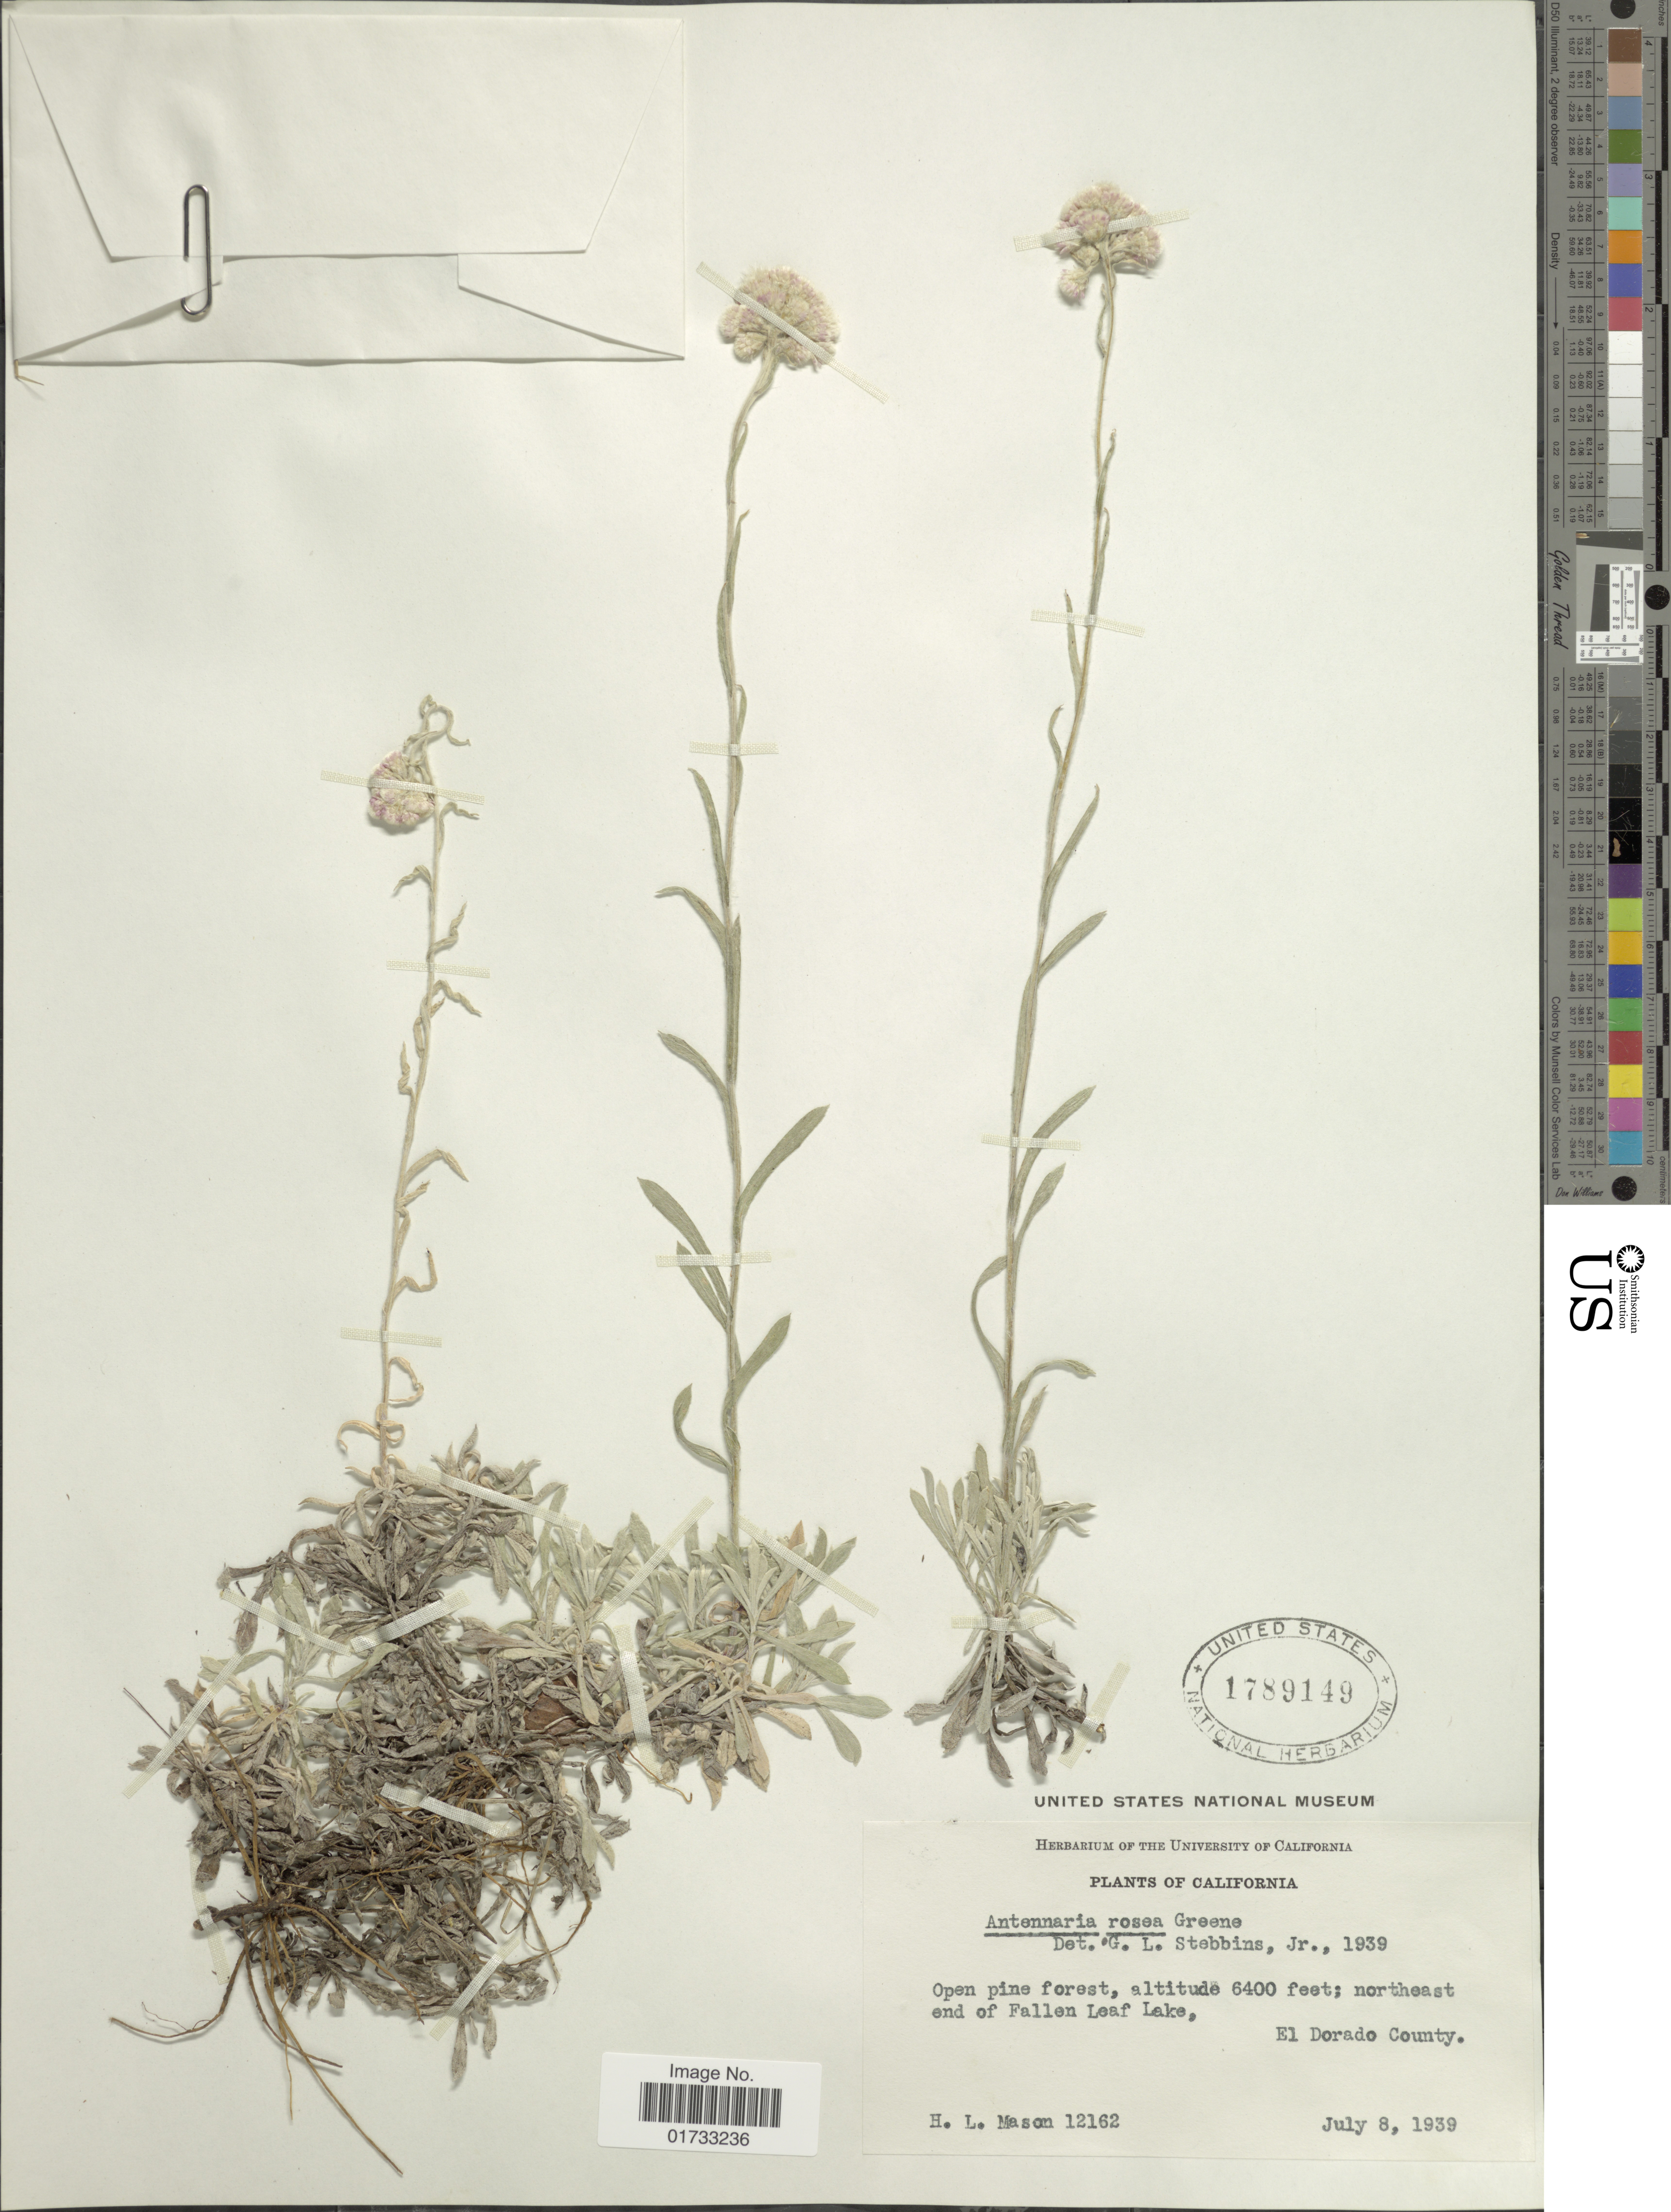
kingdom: Plantae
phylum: Tracheophyta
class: Magnoliopsida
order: Asterales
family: Asteraceae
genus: Antennaria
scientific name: Antennaria rosea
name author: Greene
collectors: H. L. Mason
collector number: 12162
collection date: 1939-07-08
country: United States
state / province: California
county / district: El Dorado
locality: Open pine forest; northeast end of Fallon Leaf Lake, El Dorado County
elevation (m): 1951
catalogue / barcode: US 1789149